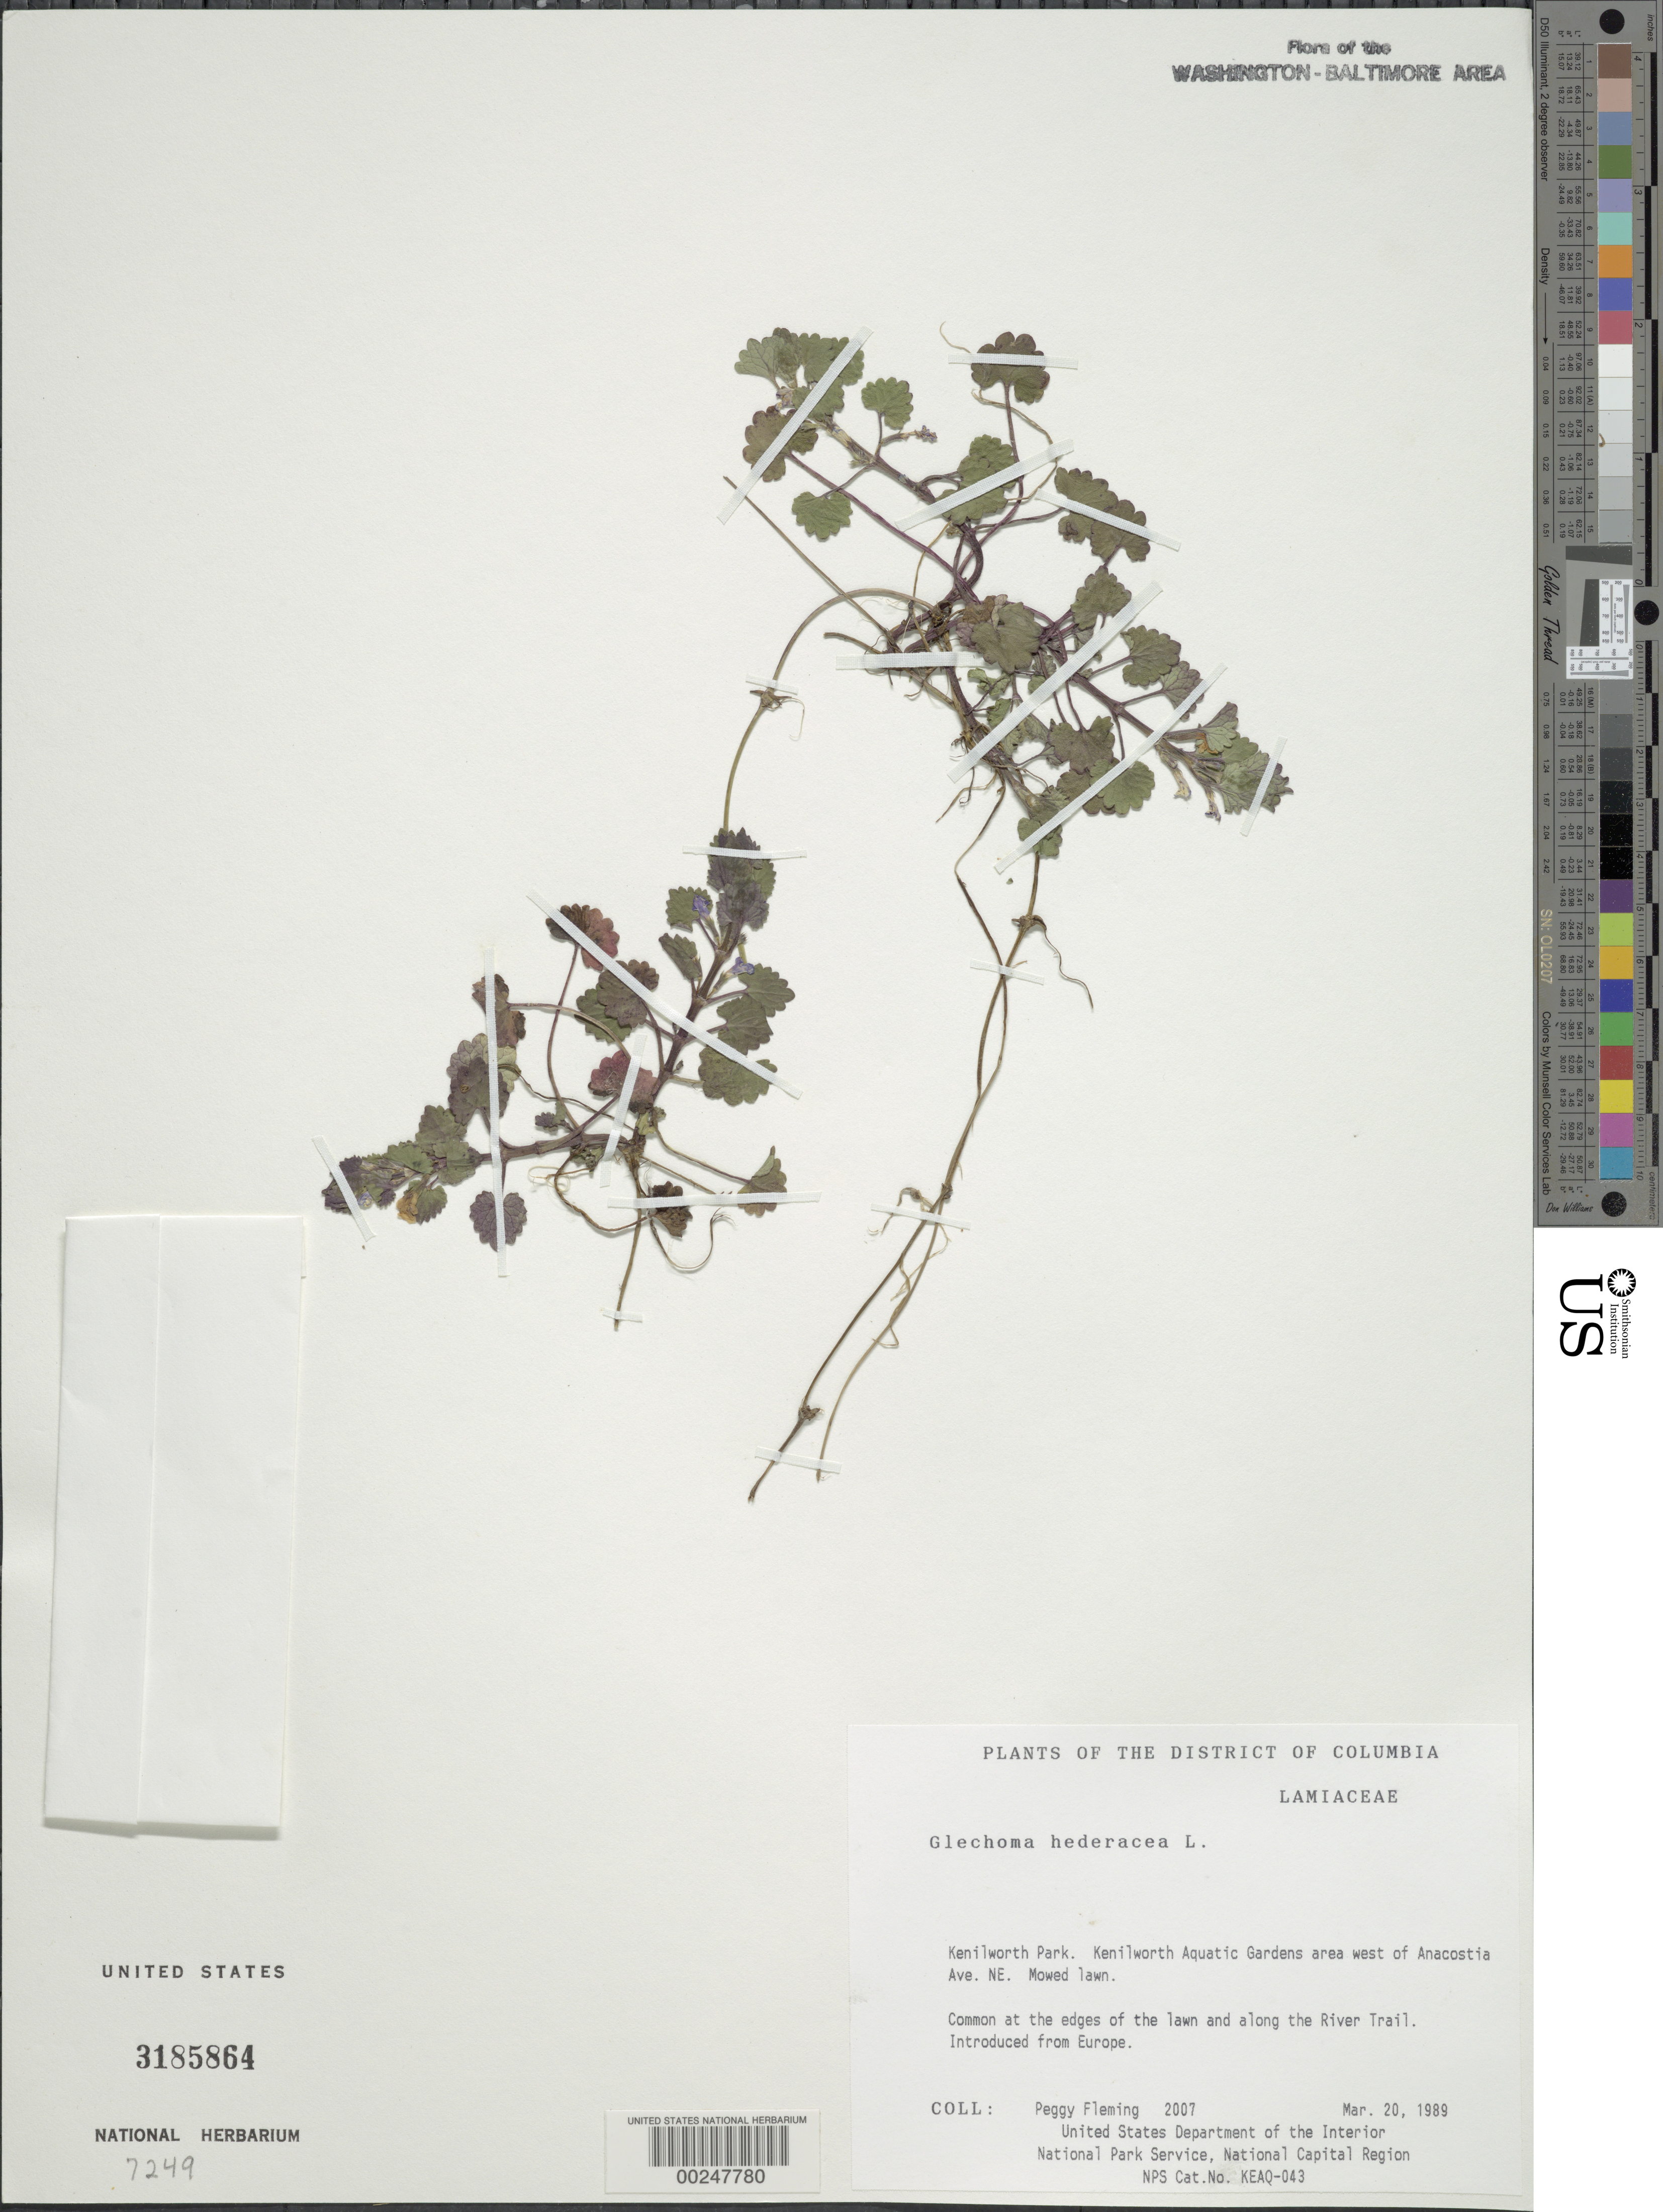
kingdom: Plantae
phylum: Tracheophyta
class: Magnoliopsida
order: Lamiales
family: Lamiaceae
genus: Glechoma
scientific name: Glechoma hederacea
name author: L.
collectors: P. Fleming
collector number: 2007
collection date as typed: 20 Mar 1989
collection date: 1989-03-20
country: United States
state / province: District of Columbia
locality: Kenilworth Park, Kenilworth Aquatic Gardens, west of Anacostia Ave, NE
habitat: Mowed lawn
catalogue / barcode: US 3185864